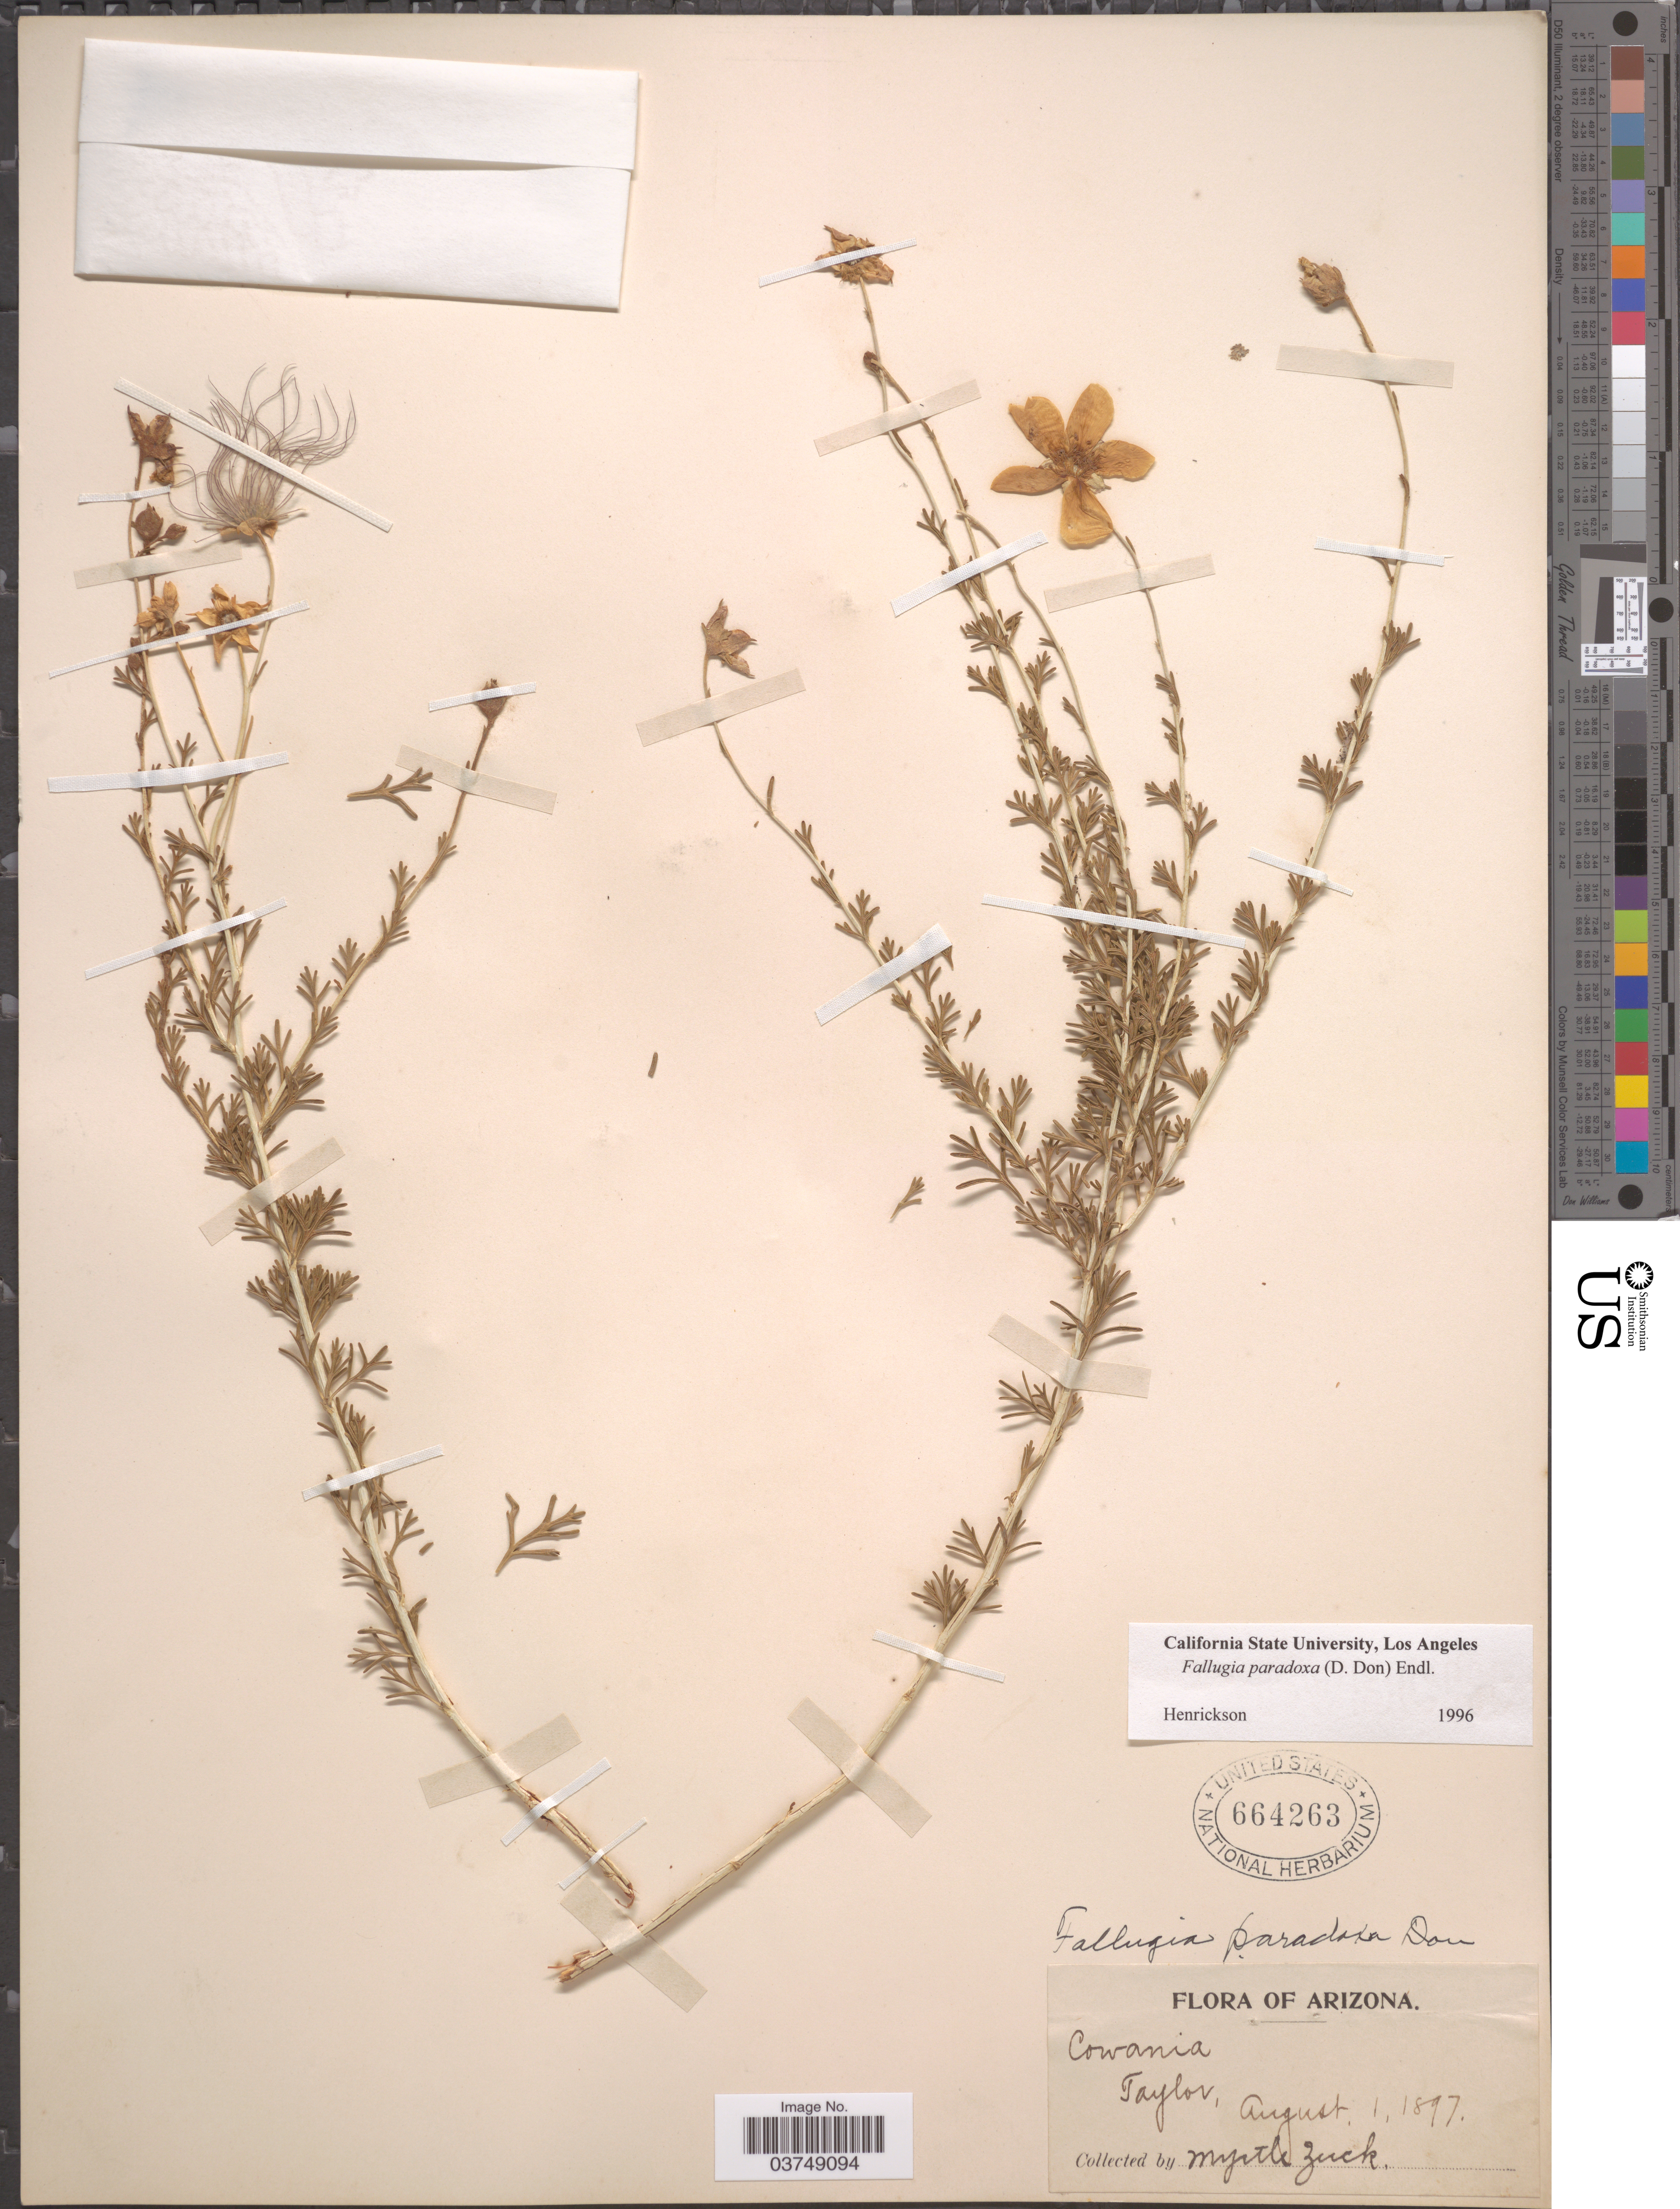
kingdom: Plantae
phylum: Tracheophyta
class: Magnoliopsida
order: Rosales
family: Rosaceae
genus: Fallugia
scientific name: Fallugia paradoxa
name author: (D. Don ex Tilloch & T. Taylor) Endl. ex Torr.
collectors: M. Zuck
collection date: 1897-08-01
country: United States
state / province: Arizona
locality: Taylor.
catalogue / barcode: US 664263